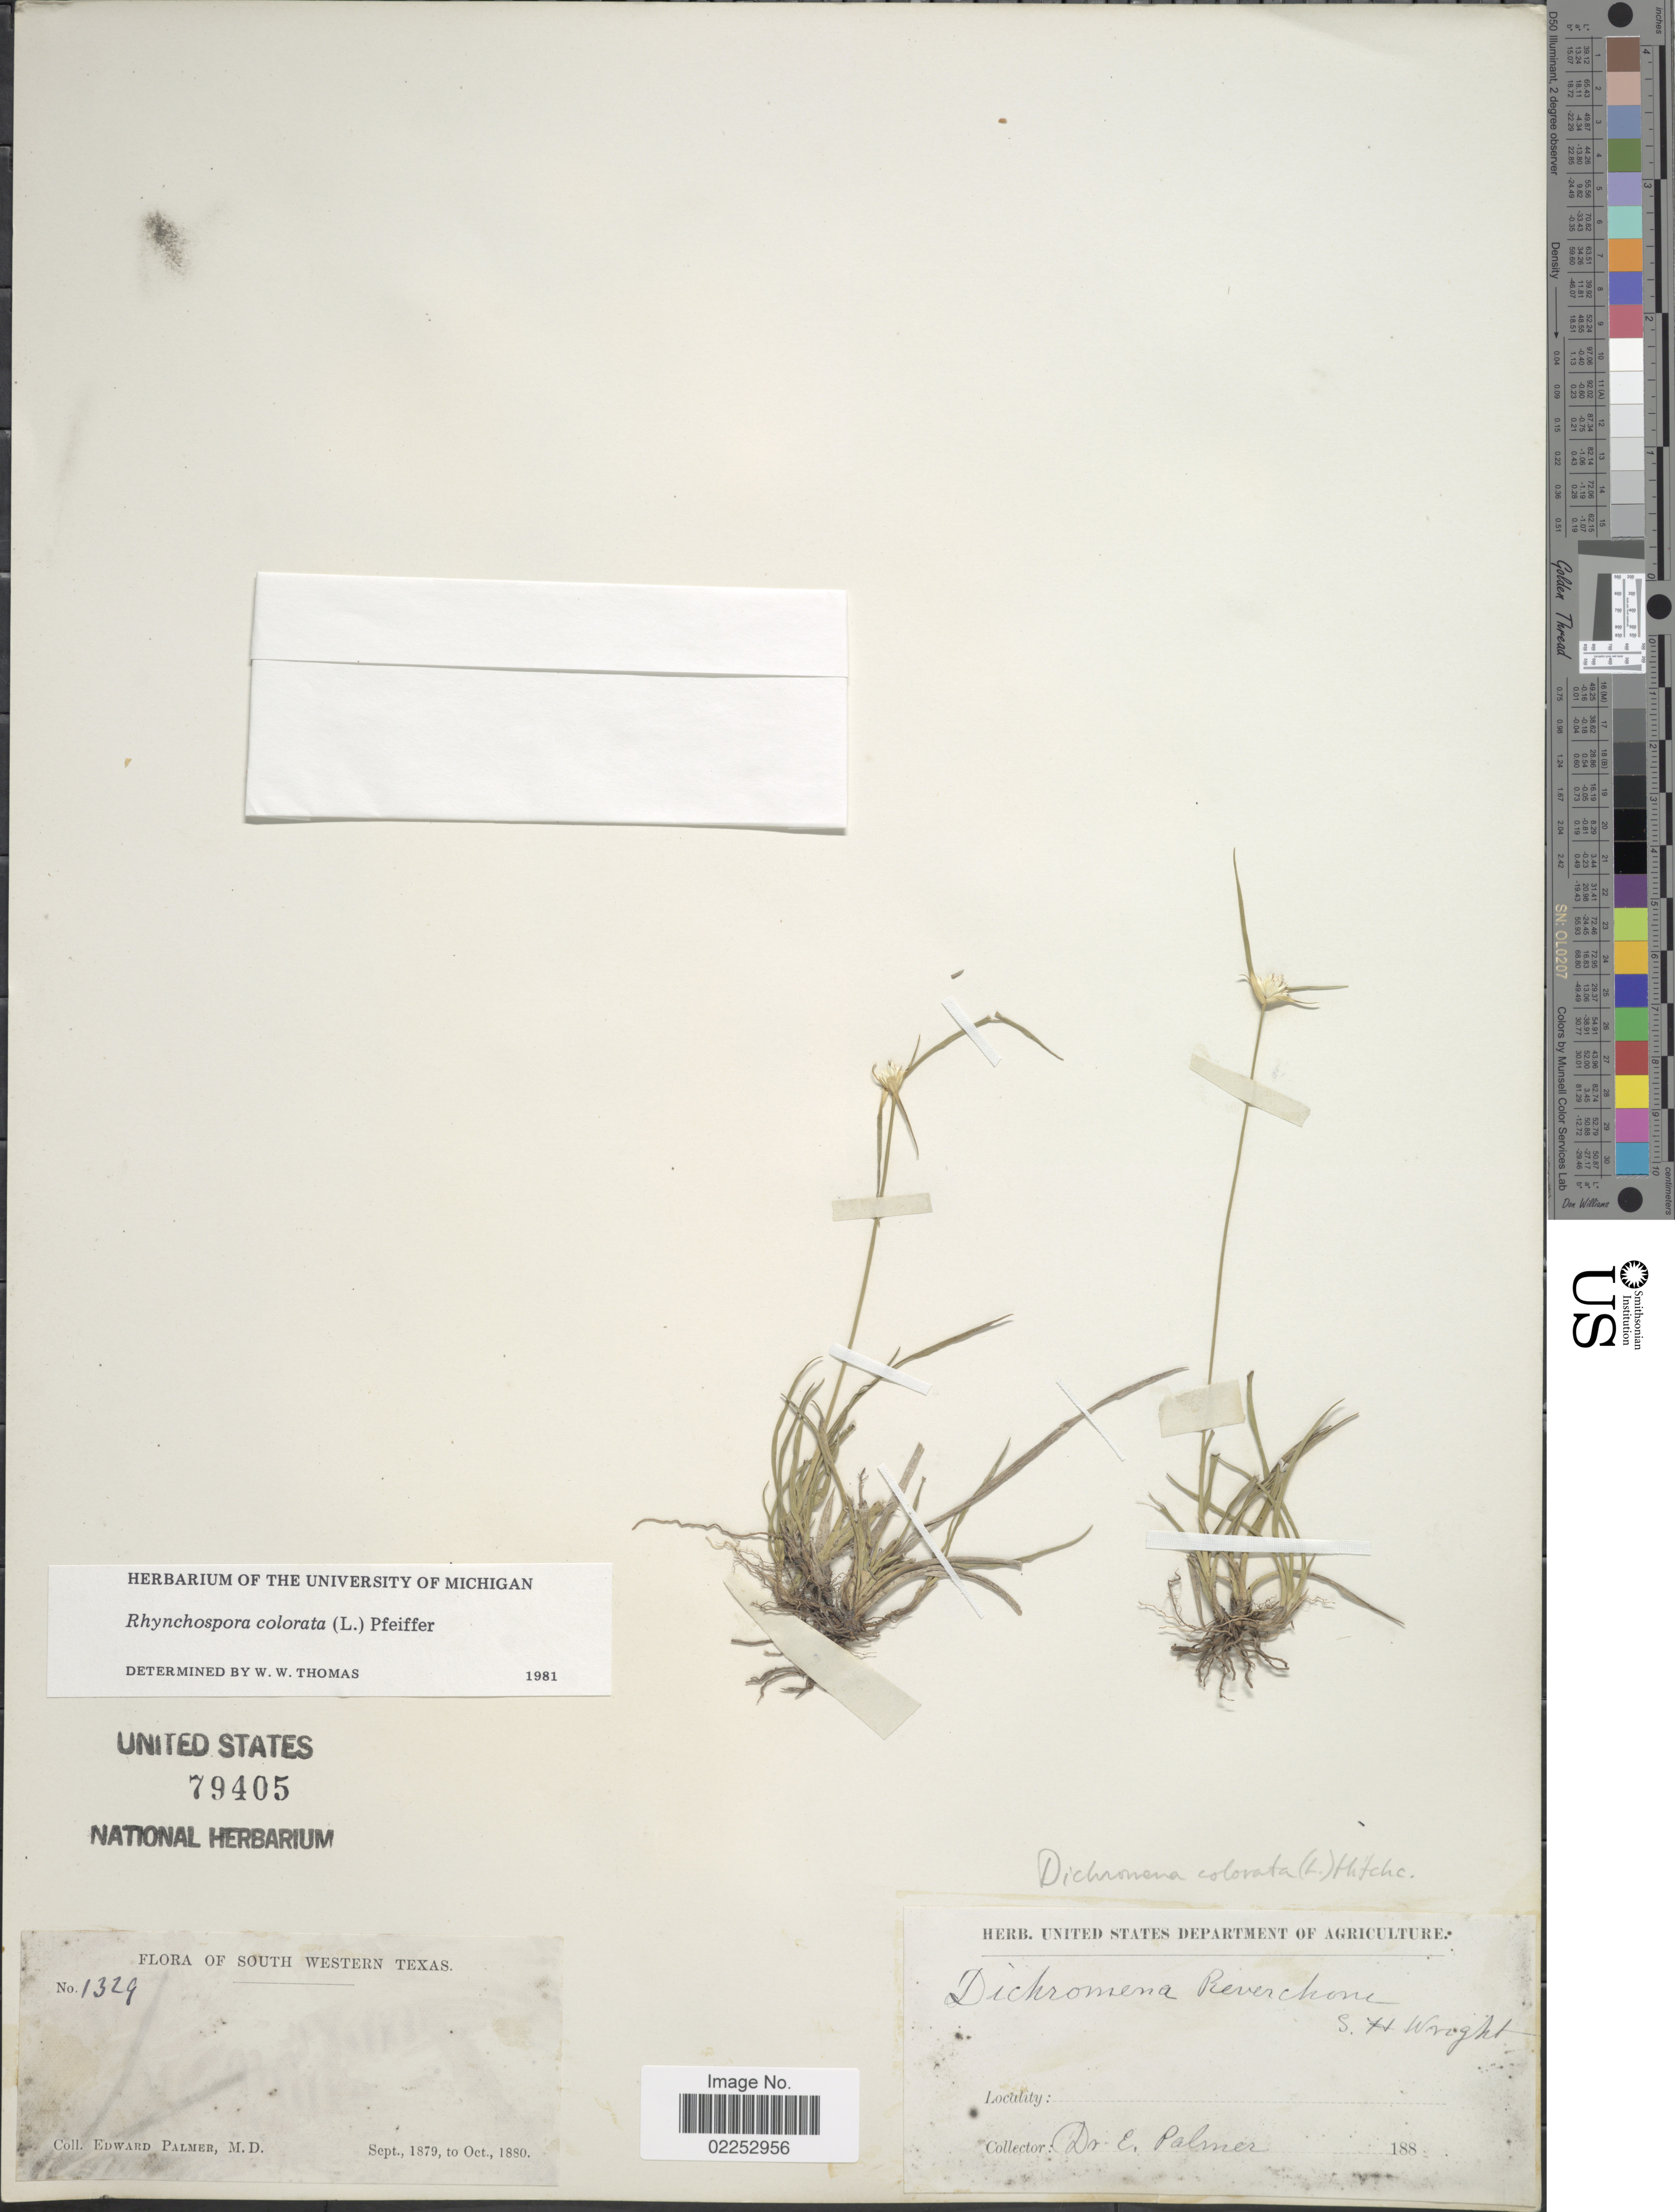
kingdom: Plantae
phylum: Tracheophyta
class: Liliopsida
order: Poales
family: Cyperaceae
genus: Rhynchospora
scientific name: Rhynchospora colorata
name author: (L.) H. Pfeiff.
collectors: E. Palmer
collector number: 1329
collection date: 1879-09/1880-10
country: United States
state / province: Texas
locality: South Western Texas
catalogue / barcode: US 79405